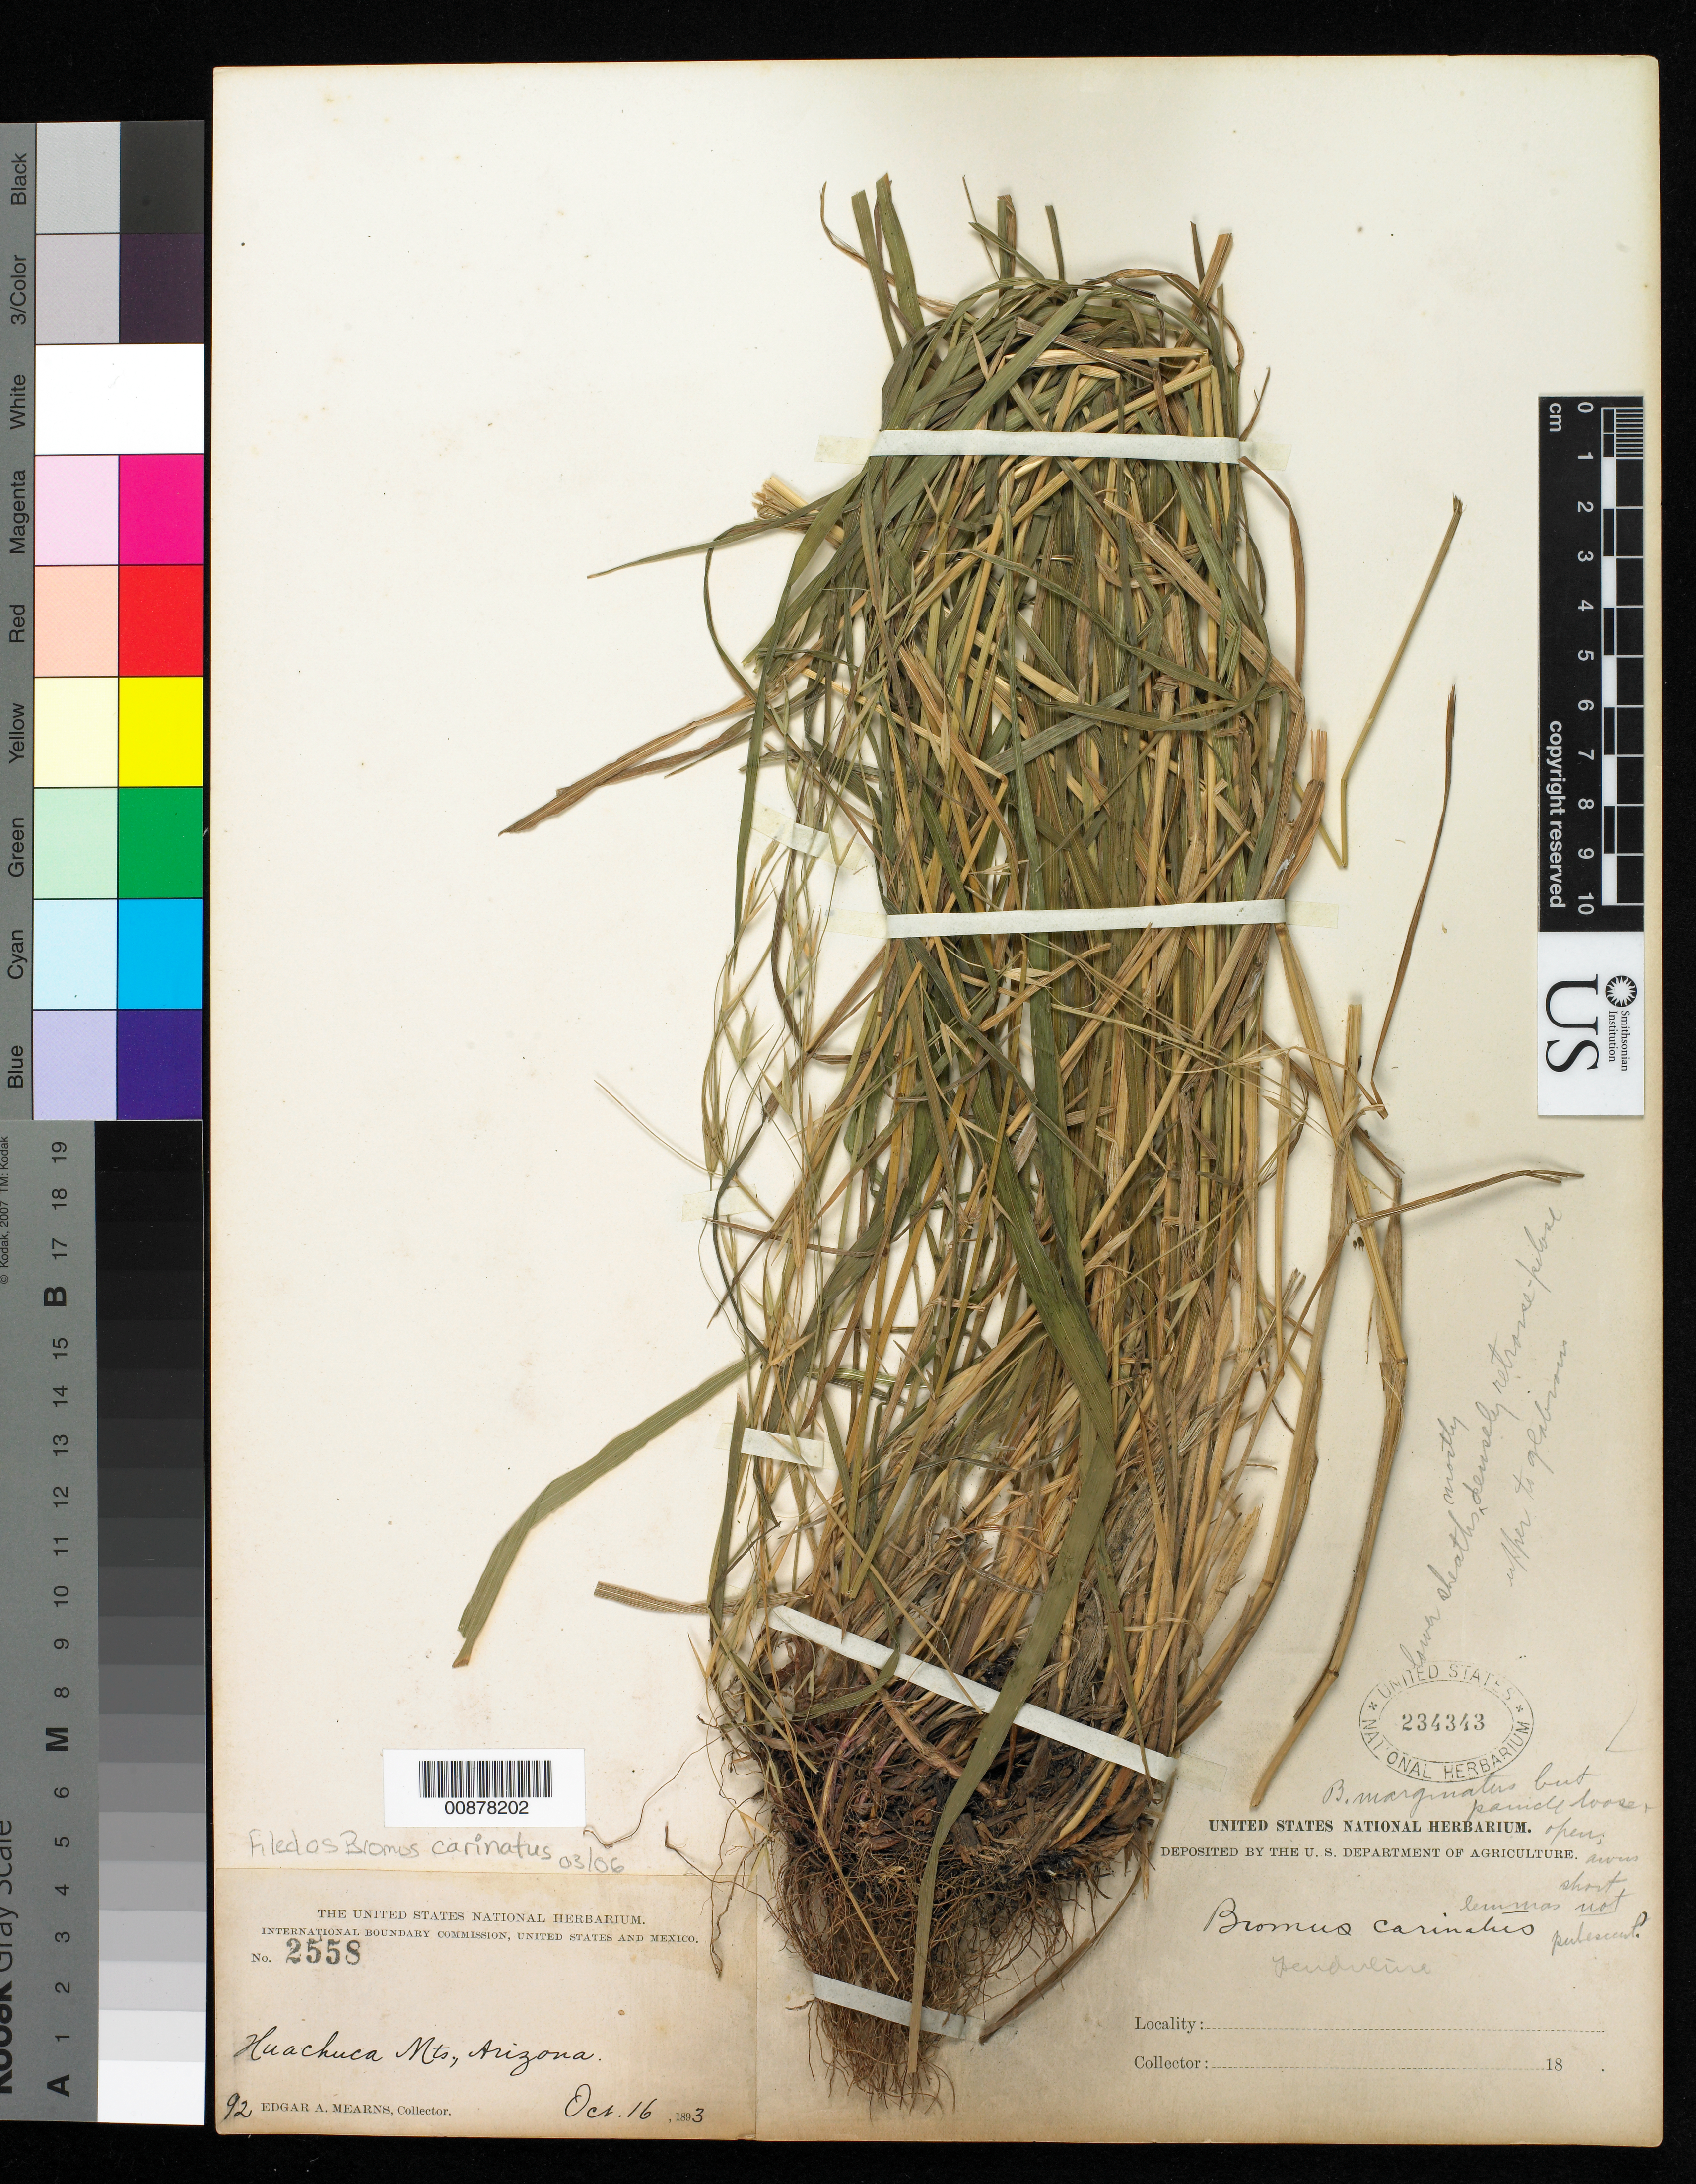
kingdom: Plantae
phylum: Tracheophyta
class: Liliopsida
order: Poales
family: Poaceae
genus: Bromus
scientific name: Bromus carinatus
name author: Hook. & Arn.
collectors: E. A. Mearns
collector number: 2558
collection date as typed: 16 Oct 1893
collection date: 1893-10-16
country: United States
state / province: Arizona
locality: Huachuca Mts.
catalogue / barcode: US 234343